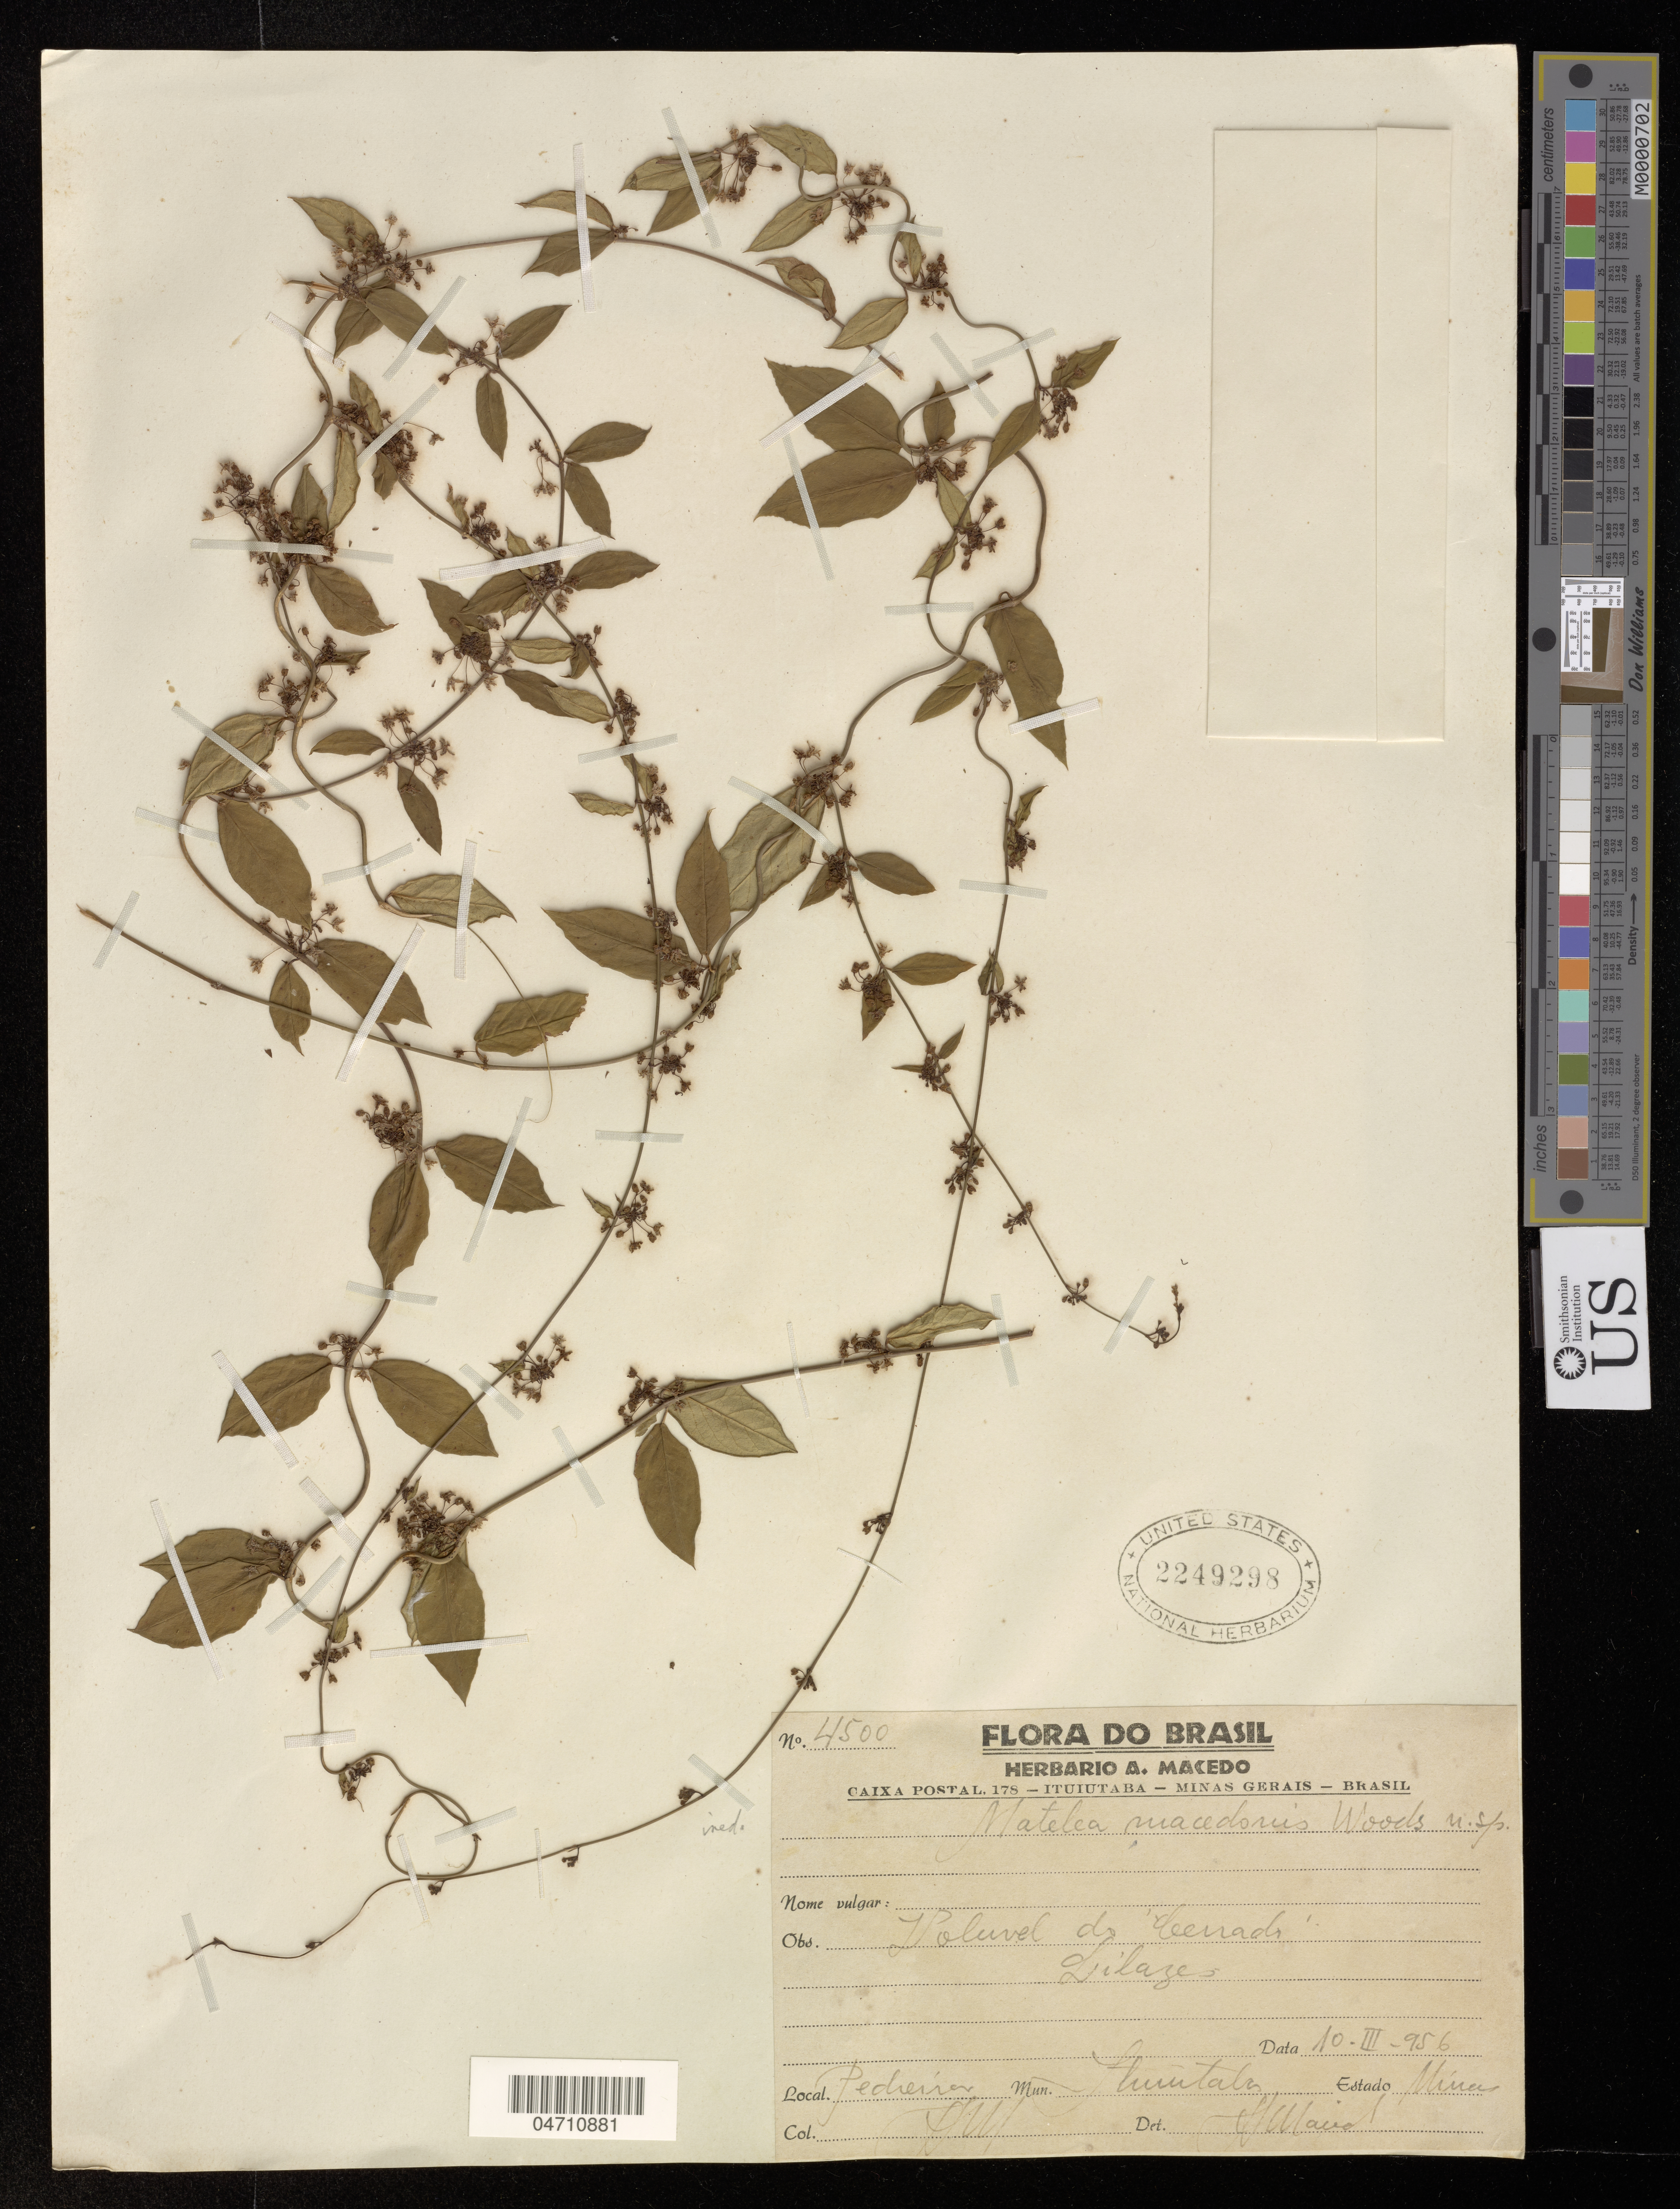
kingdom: Plantae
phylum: Tracheophyta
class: Magnoliopsida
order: Gentianales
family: Apocynaceae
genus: Matelea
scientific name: Matelea macedonis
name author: Woodson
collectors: A. Macedo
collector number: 4500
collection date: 1956-03-10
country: Brazil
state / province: Minas Gerais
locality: Pedeira Mun. Ituiutaba.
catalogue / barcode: US 2249298